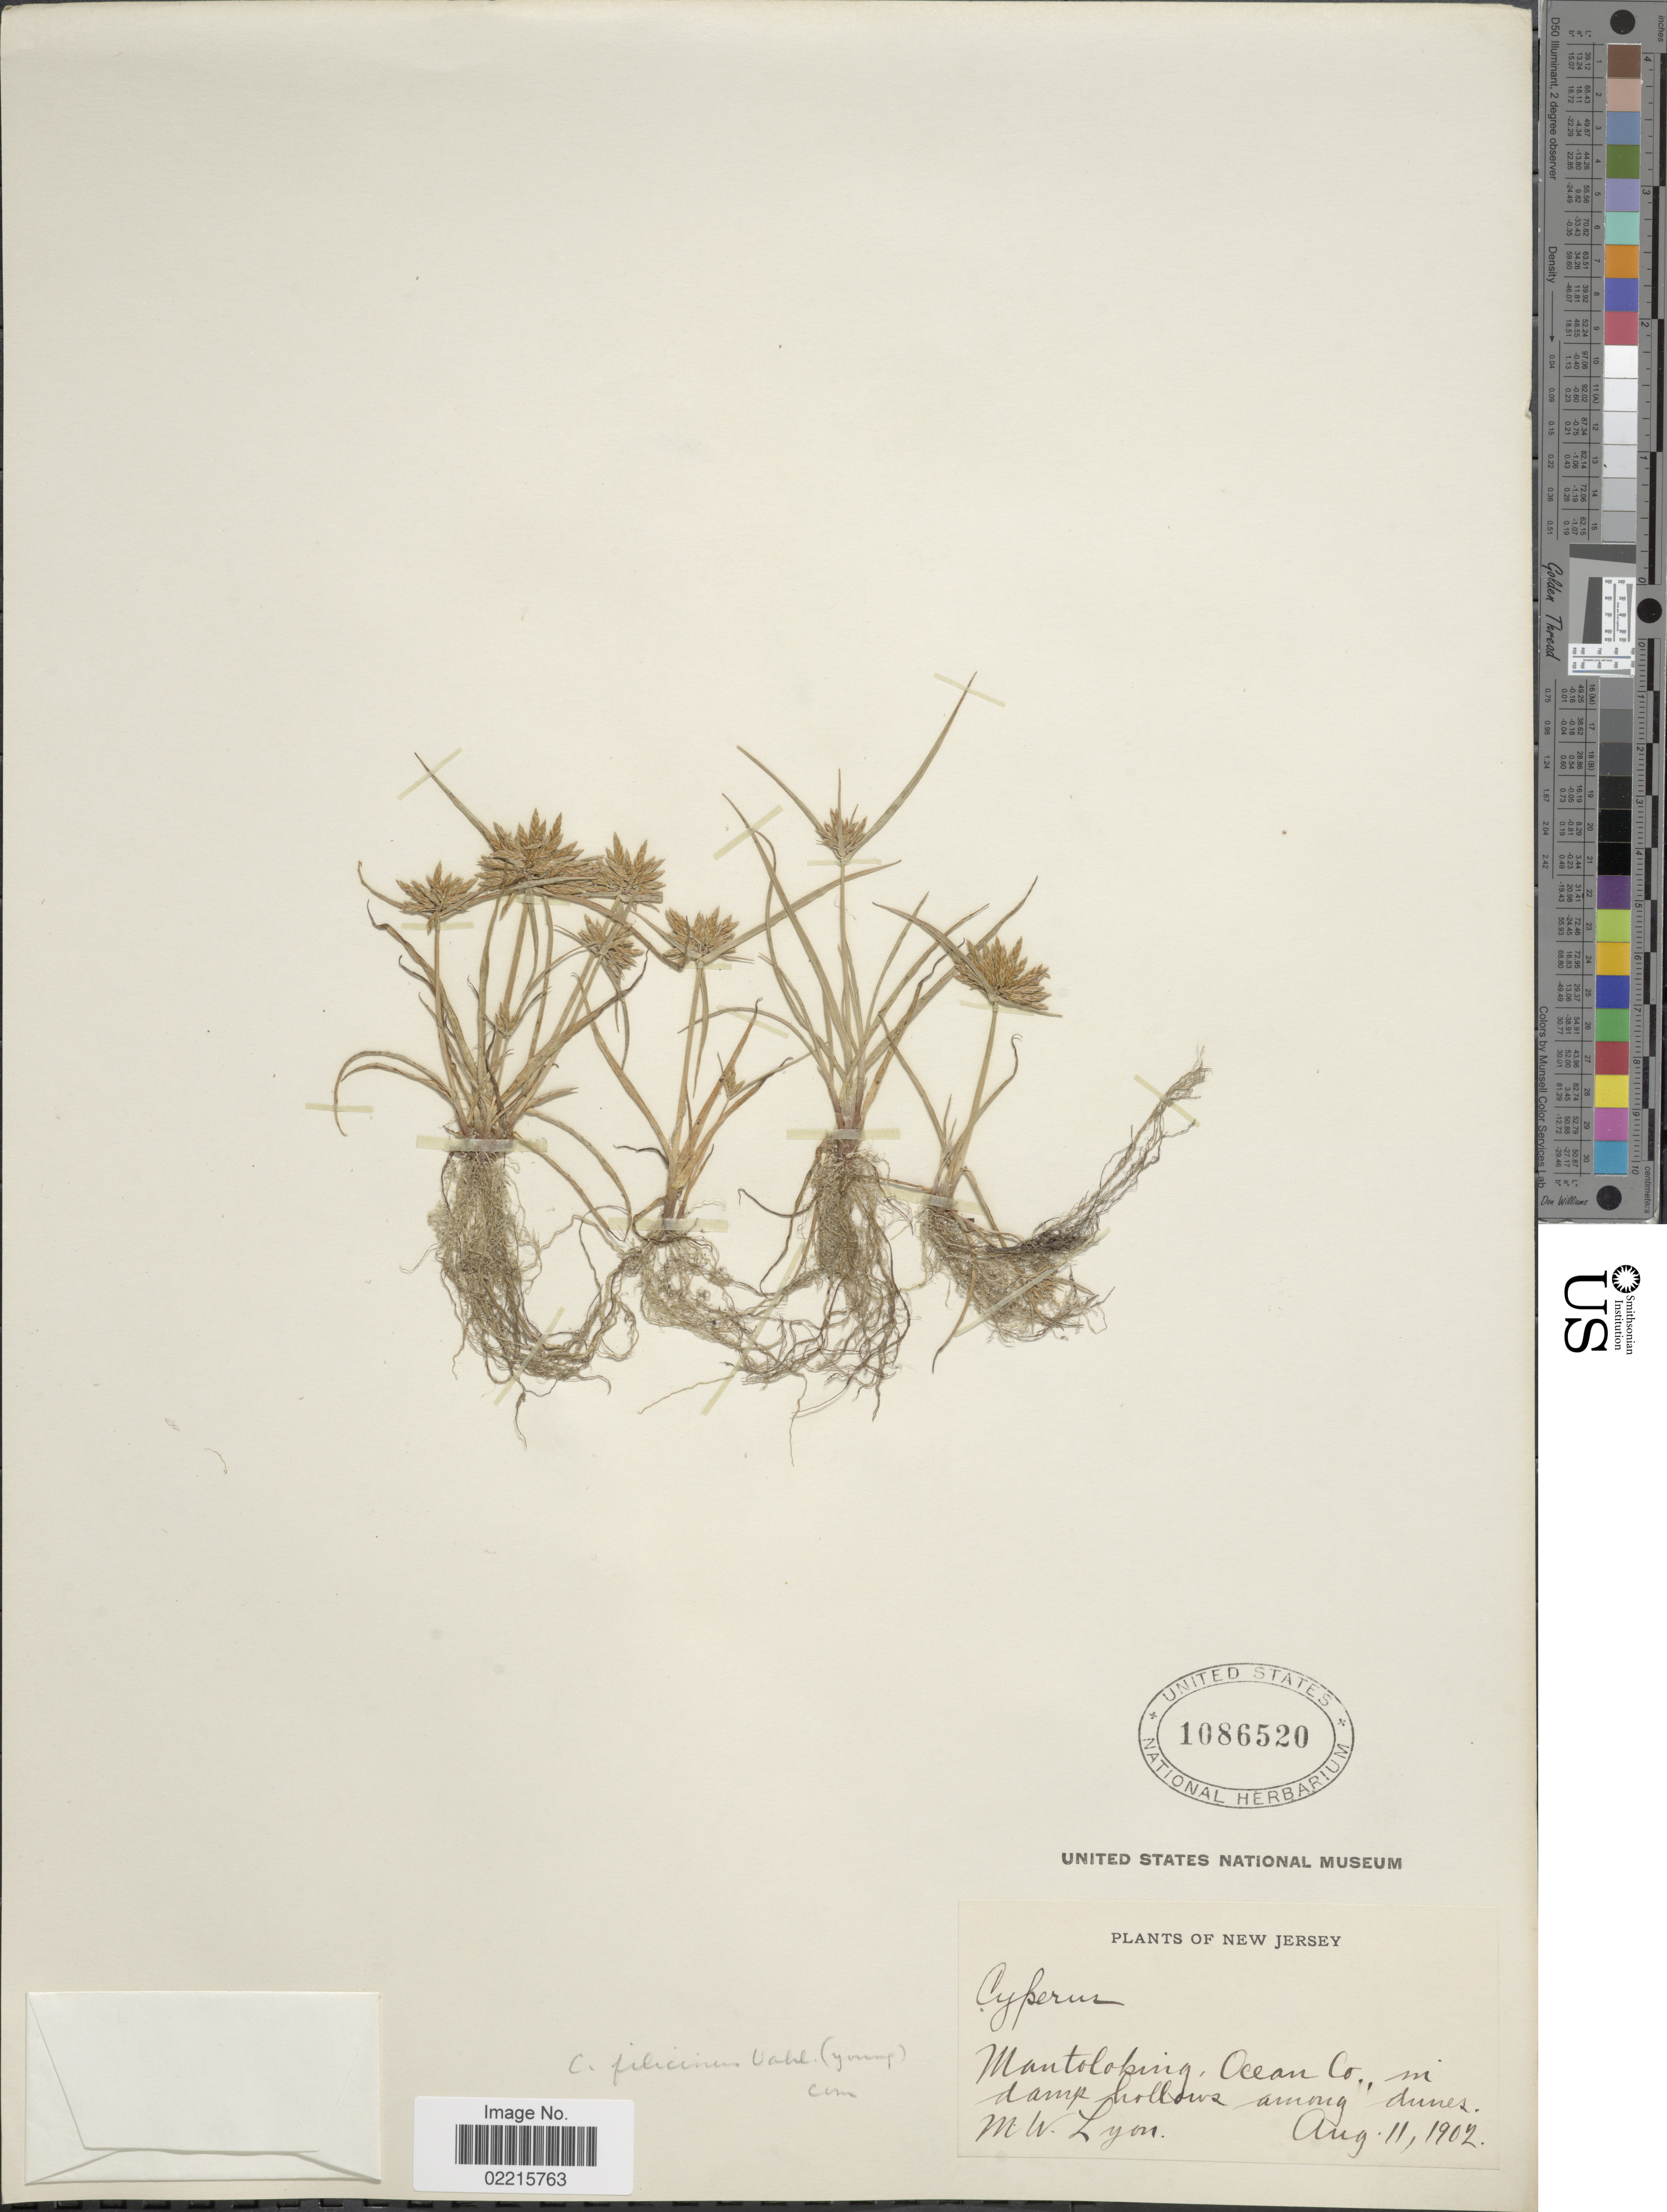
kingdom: Plantae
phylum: Tracheophyta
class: Liliopsida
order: Poales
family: Cyperaceae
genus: Cyperus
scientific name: Cyperus filicinus Vahl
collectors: M. W. Lyon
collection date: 1902-08-11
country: United States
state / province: New Jersey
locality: Mantoloking, Ocean Co.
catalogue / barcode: US 1086520